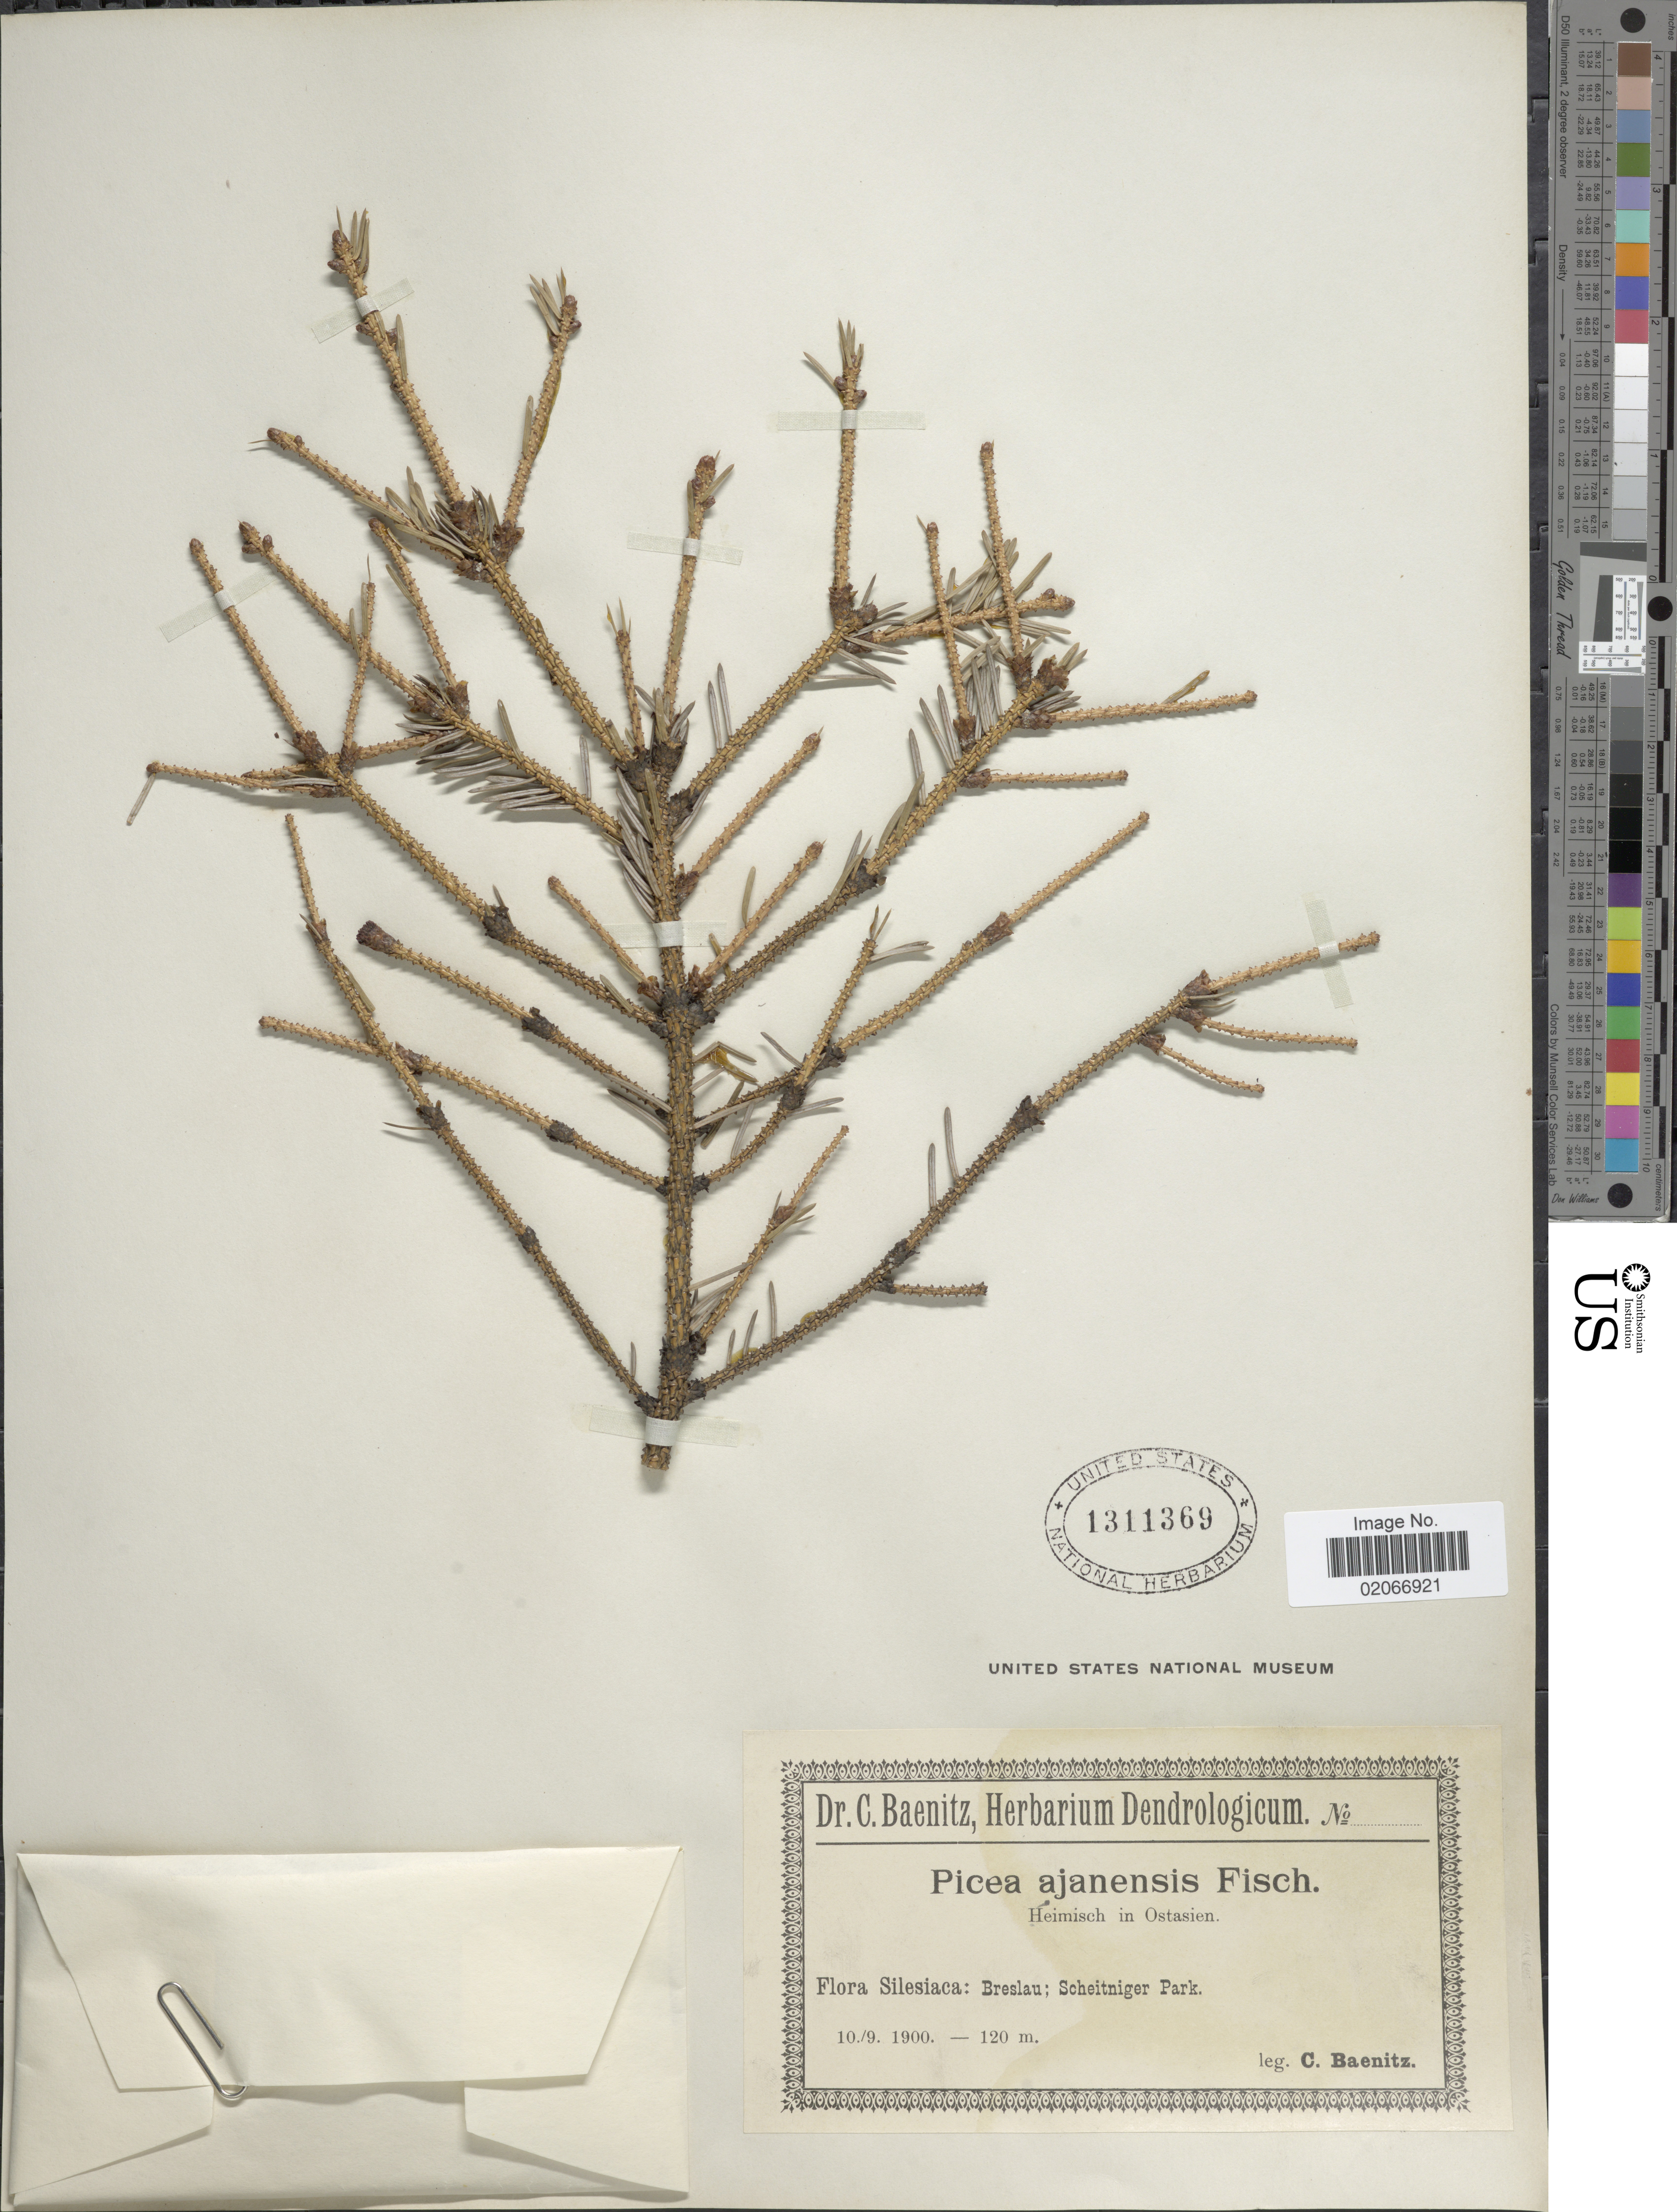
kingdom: Plantae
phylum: Tracheophyta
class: Pinopsida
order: Pinales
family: Pinaceae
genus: Picea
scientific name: Picea ajanensis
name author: Fisch. ex Carrière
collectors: C. G. Baenitz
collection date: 1900-09-10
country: Poland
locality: Silesiaca: Breslau; Scheitniger Park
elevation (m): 120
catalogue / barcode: US 1311369